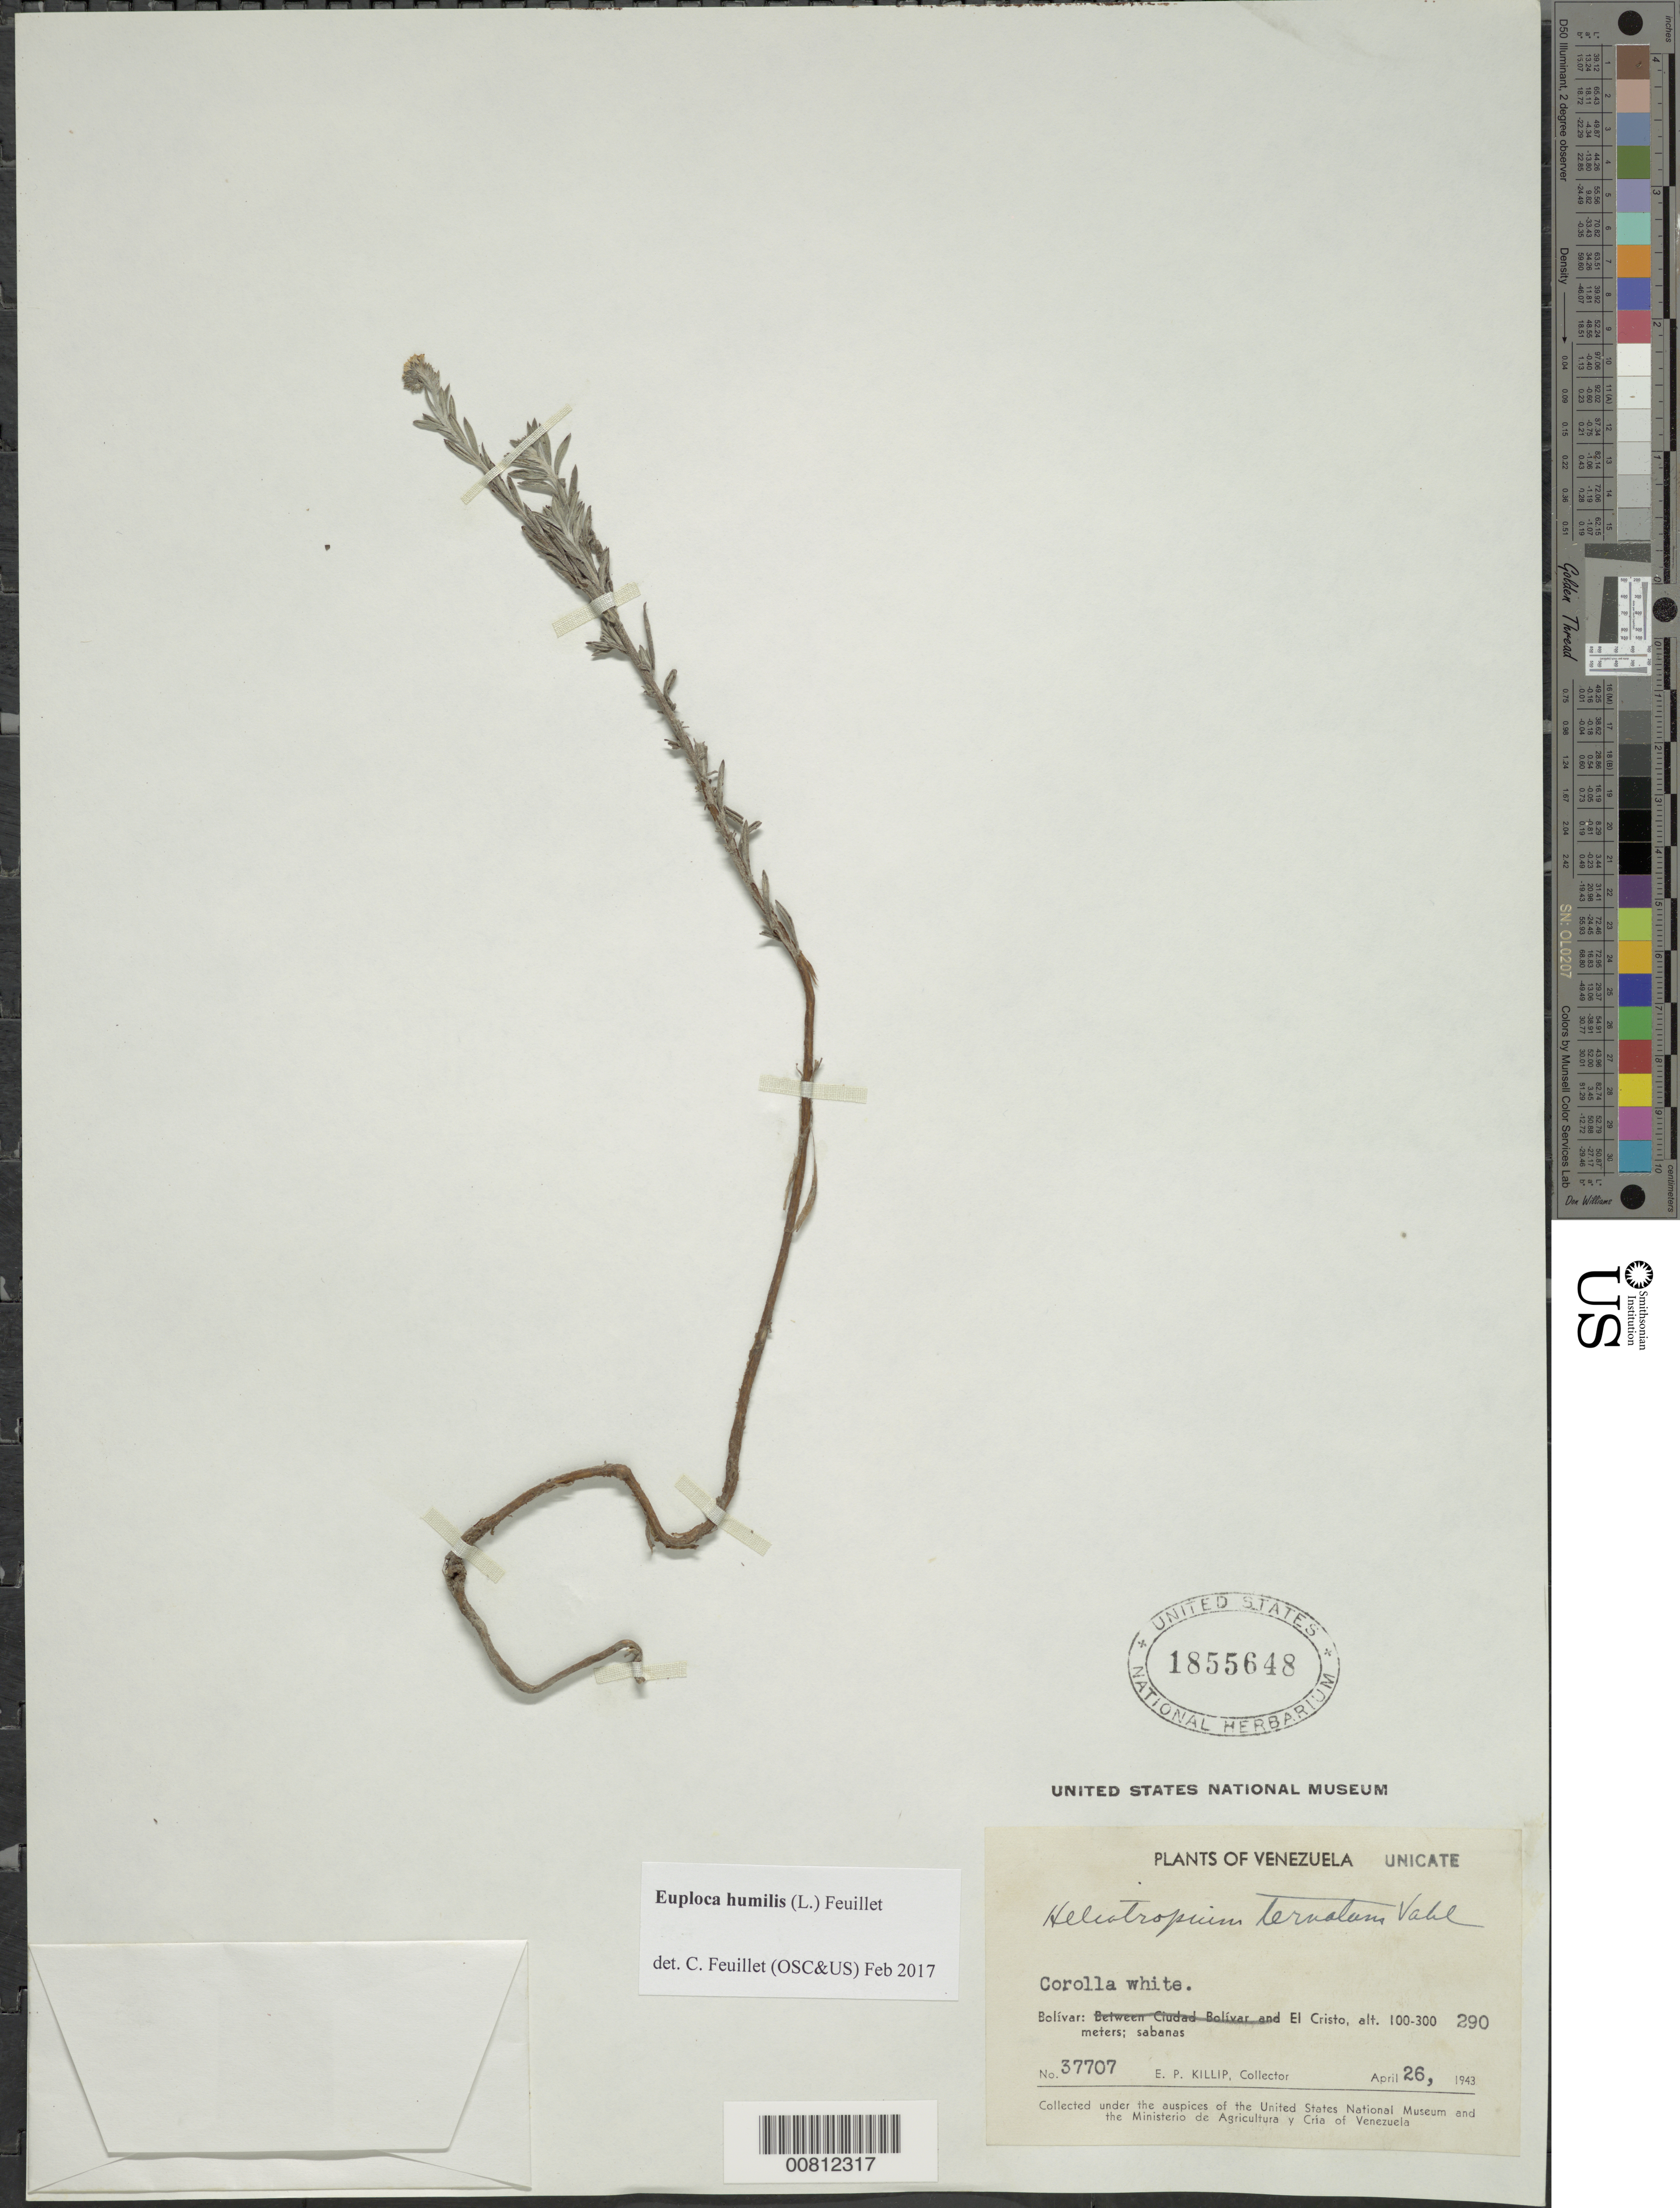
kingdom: Plantae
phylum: Tracheophyta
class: Magnoliopsida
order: Boraginales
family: Heliotropiaceae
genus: Heliotropium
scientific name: Heliotropium ternatum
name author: Vahl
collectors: E. P. Killip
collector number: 37707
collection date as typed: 26-Apr-43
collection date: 1943-04-26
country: Venezuela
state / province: Bolívar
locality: El Cristo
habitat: Sabanas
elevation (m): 290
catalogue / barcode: US 1855648